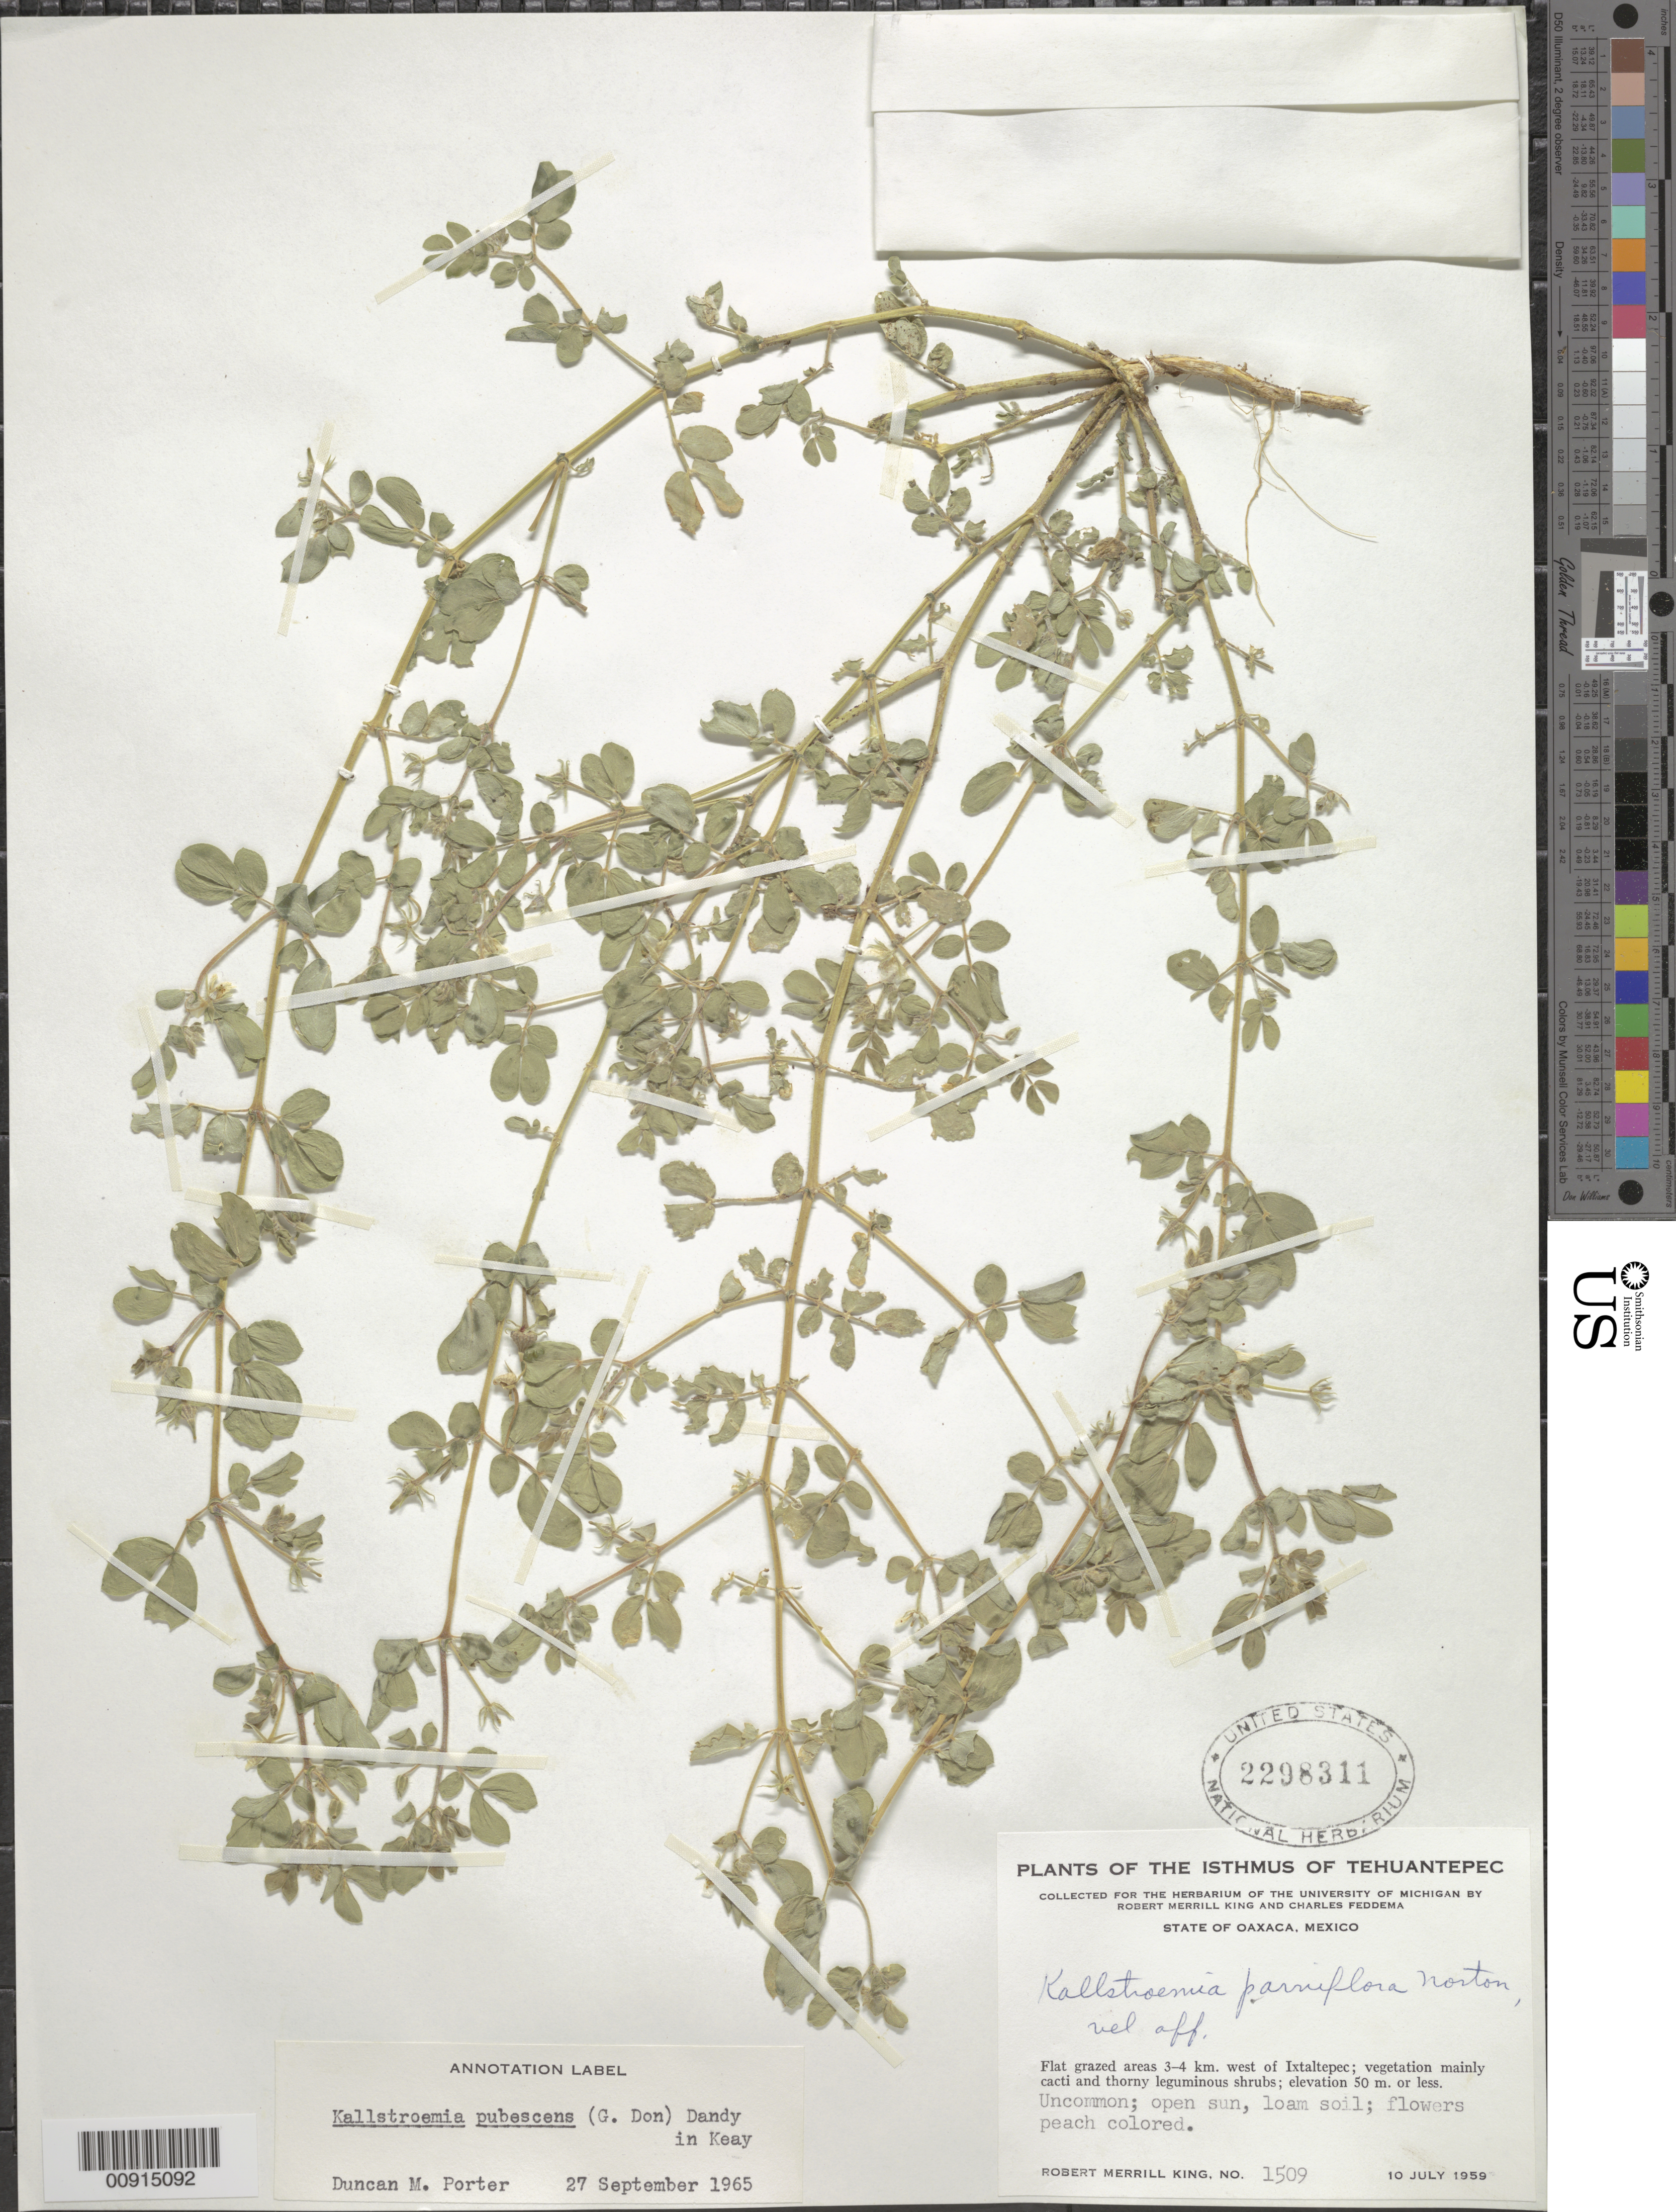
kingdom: Plantae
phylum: Tracheophyta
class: Magnoliopsida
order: Zygophyllales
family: Zygophyllaceae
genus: Kallstroemia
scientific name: Kallstroemia pubescens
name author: (G. Don) Dandy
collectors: R. M. King & C. Feddema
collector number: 1509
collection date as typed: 10 Jul 1959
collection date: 1959-07-10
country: Mexico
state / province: Oaxaca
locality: Flat grazed areas 3-4 km. W of Ixtaltepec. State of Oaxaca. Isthmus of Tehuantepec.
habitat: Open sun, loam soil. Vegetation mainly cacti and thorny leguminous shrubs.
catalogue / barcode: US 2298311